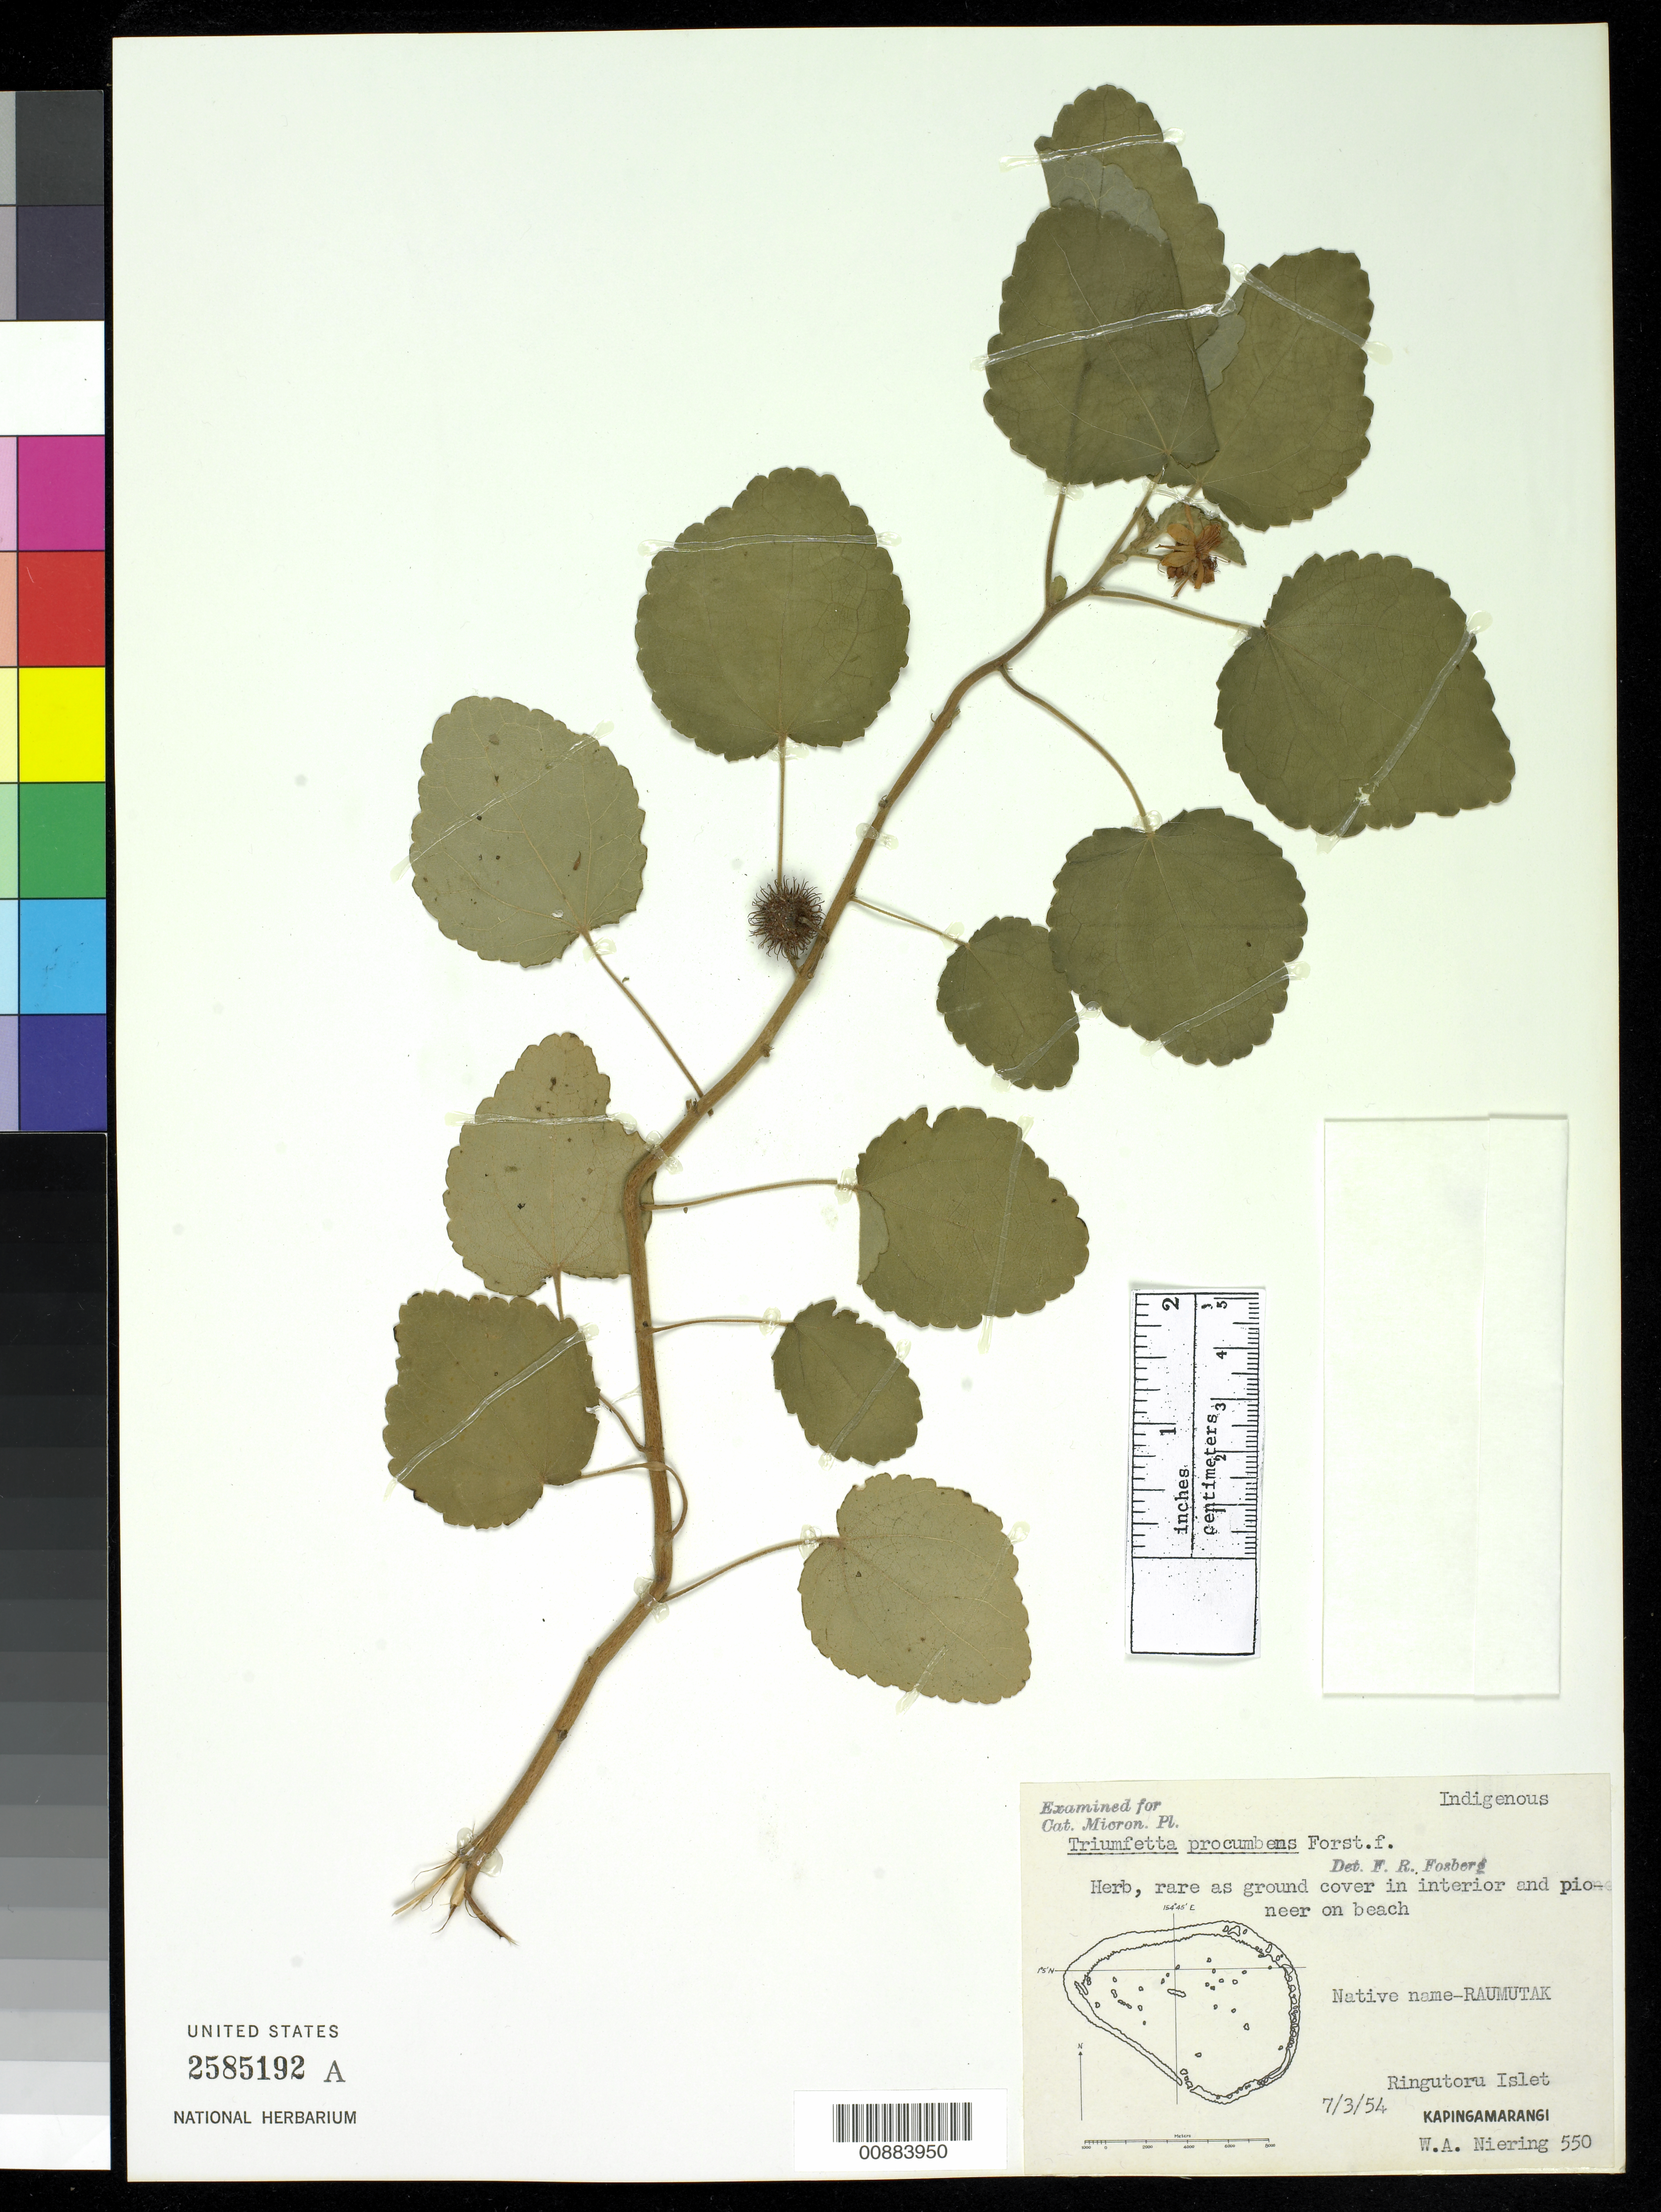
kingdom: Plantae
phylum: Tracheophyta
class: Magnoliopsida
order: Malvales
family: Malvaceae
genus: Triumfetta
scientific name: Triumfetta procumbens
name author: G. Forst.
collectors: W. Niering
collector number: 550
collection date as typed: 07 Mar 1954 or 03 Jul 1954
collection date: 1954-03-07 or 1954-07-03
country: Micronesia, Federated States of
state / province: Pohnpei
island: Kapingamarangi Atoll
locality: Ringutoru Islet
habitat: Pioneer on beach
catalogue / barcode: US 2585192A